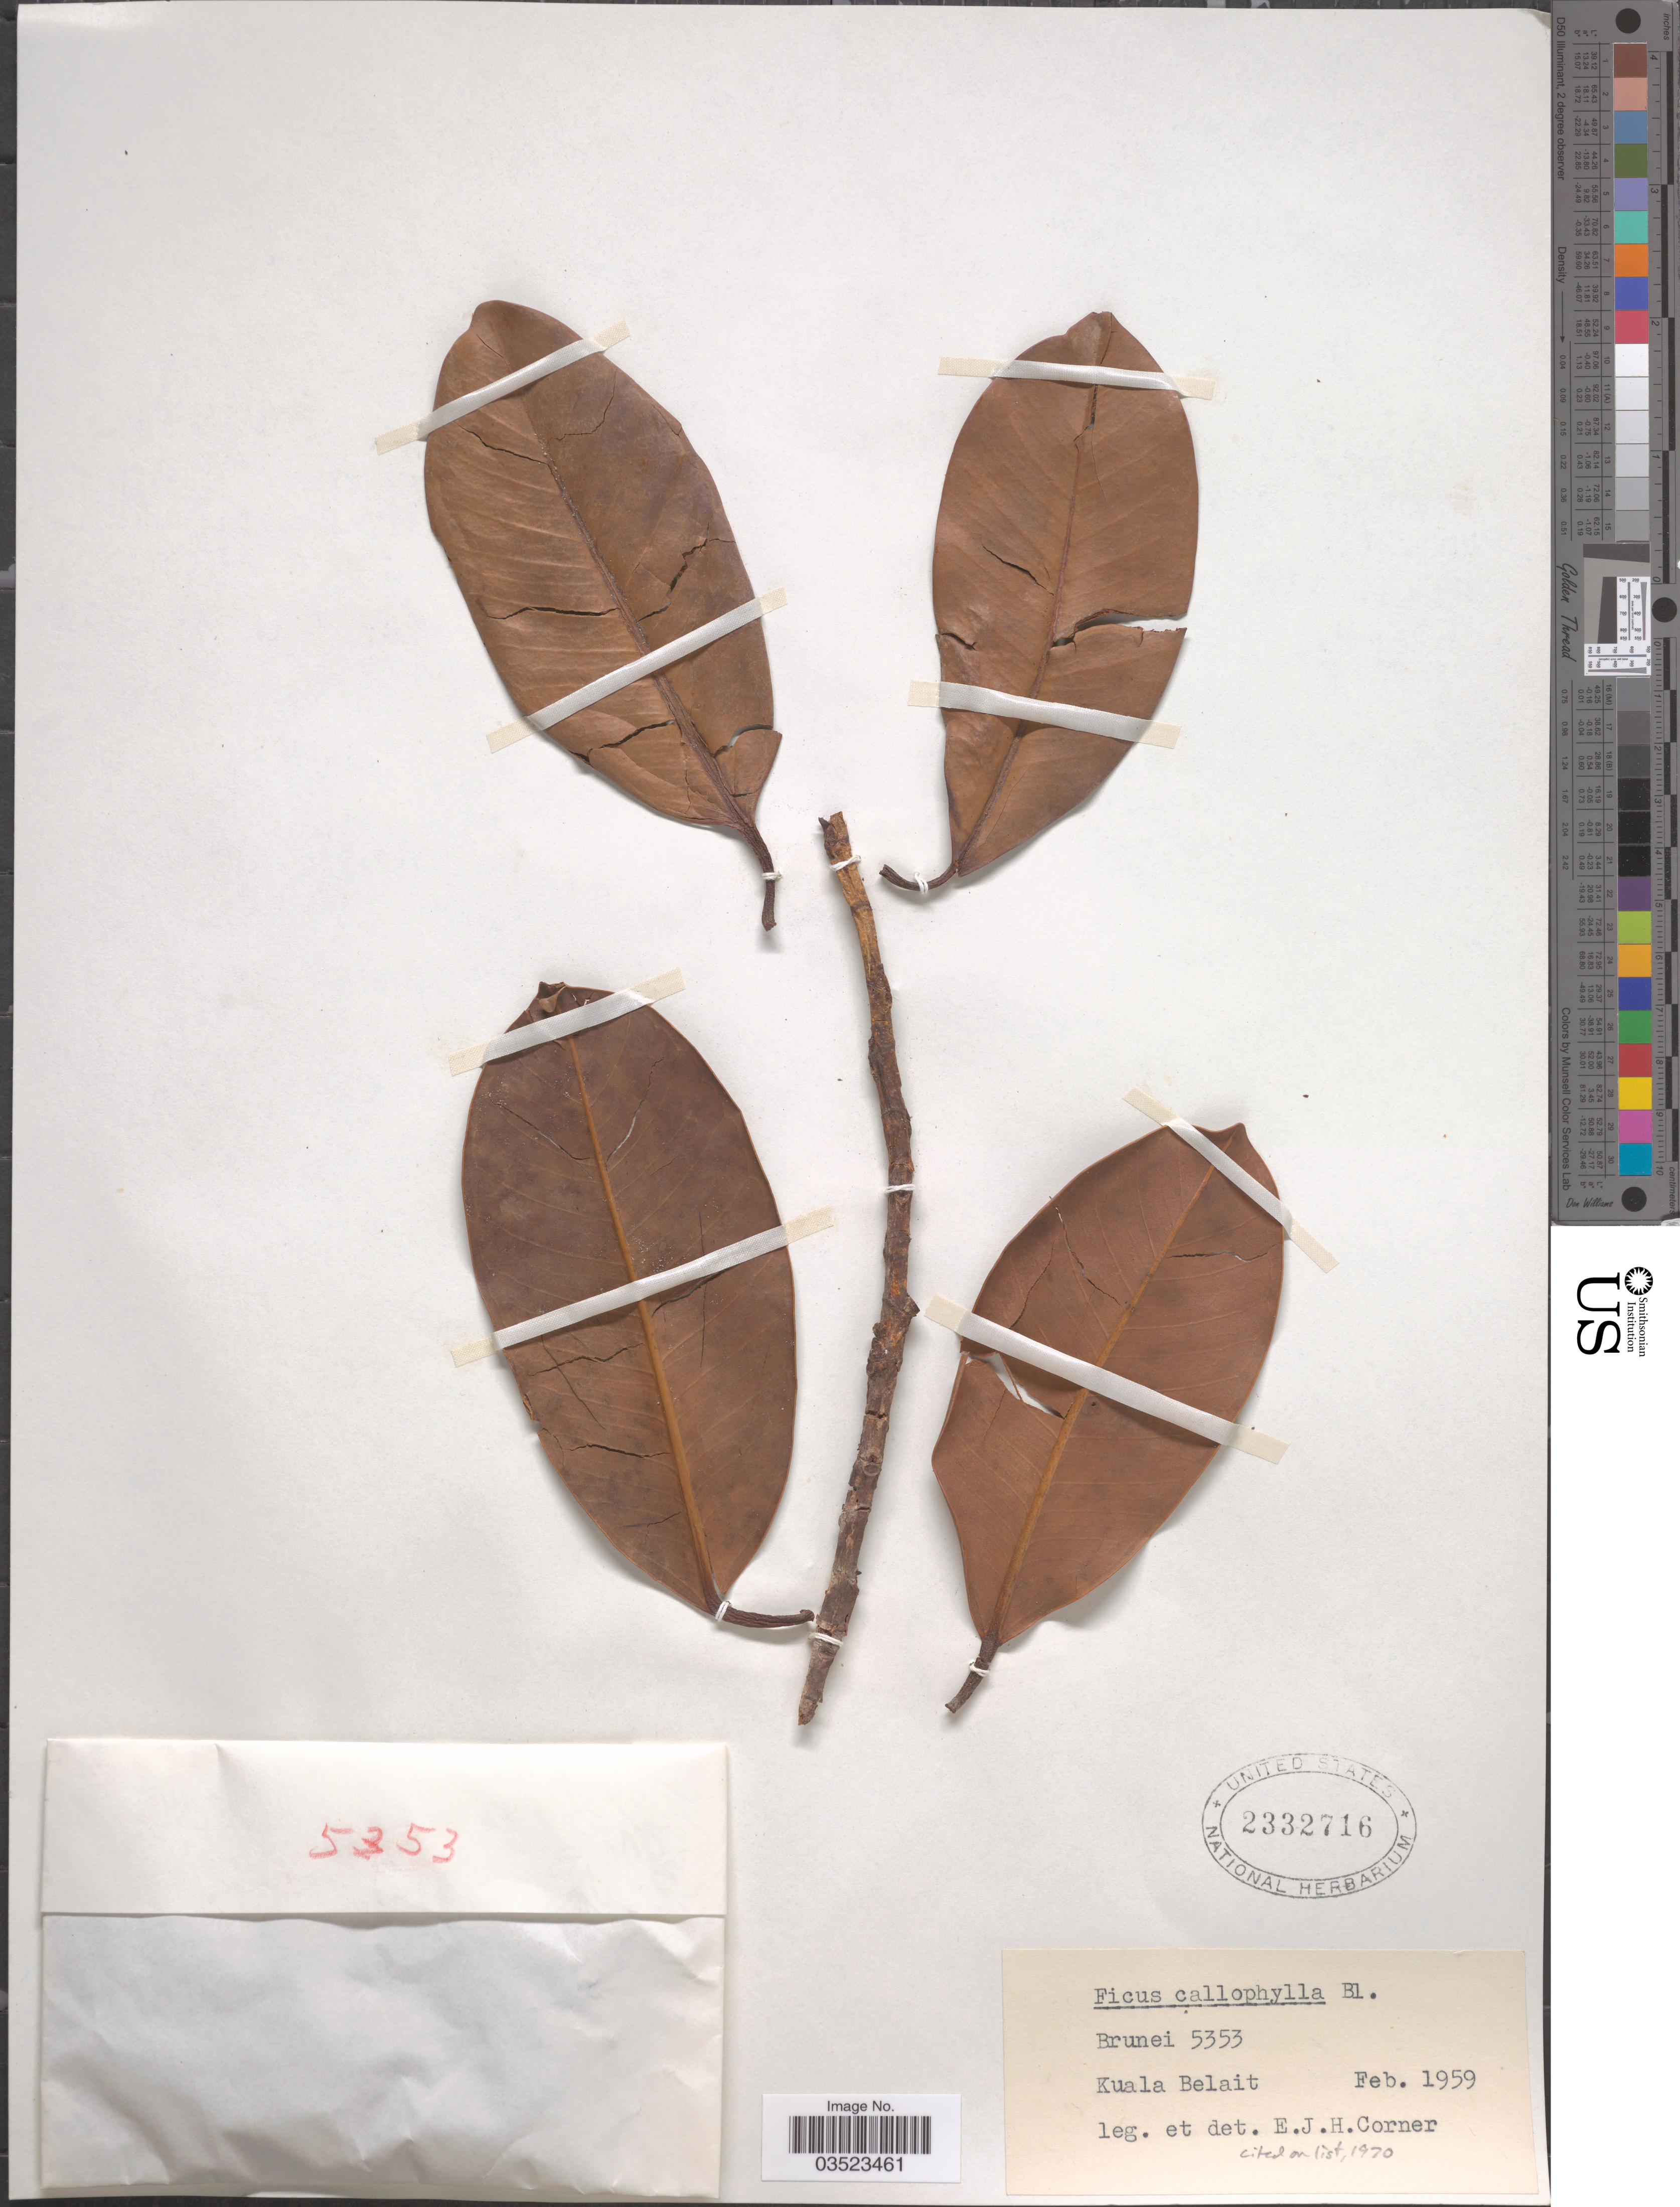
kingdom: Plantae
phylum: Tracheophyta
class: Magnoliopsida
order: Rosales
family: Moraceae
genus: Ficus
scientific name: Ficus calophylla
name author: Blume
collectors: E. Corner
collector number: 5353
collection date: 1959-02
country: Brunei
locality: Kuala Belait.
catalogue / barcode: US 2332716